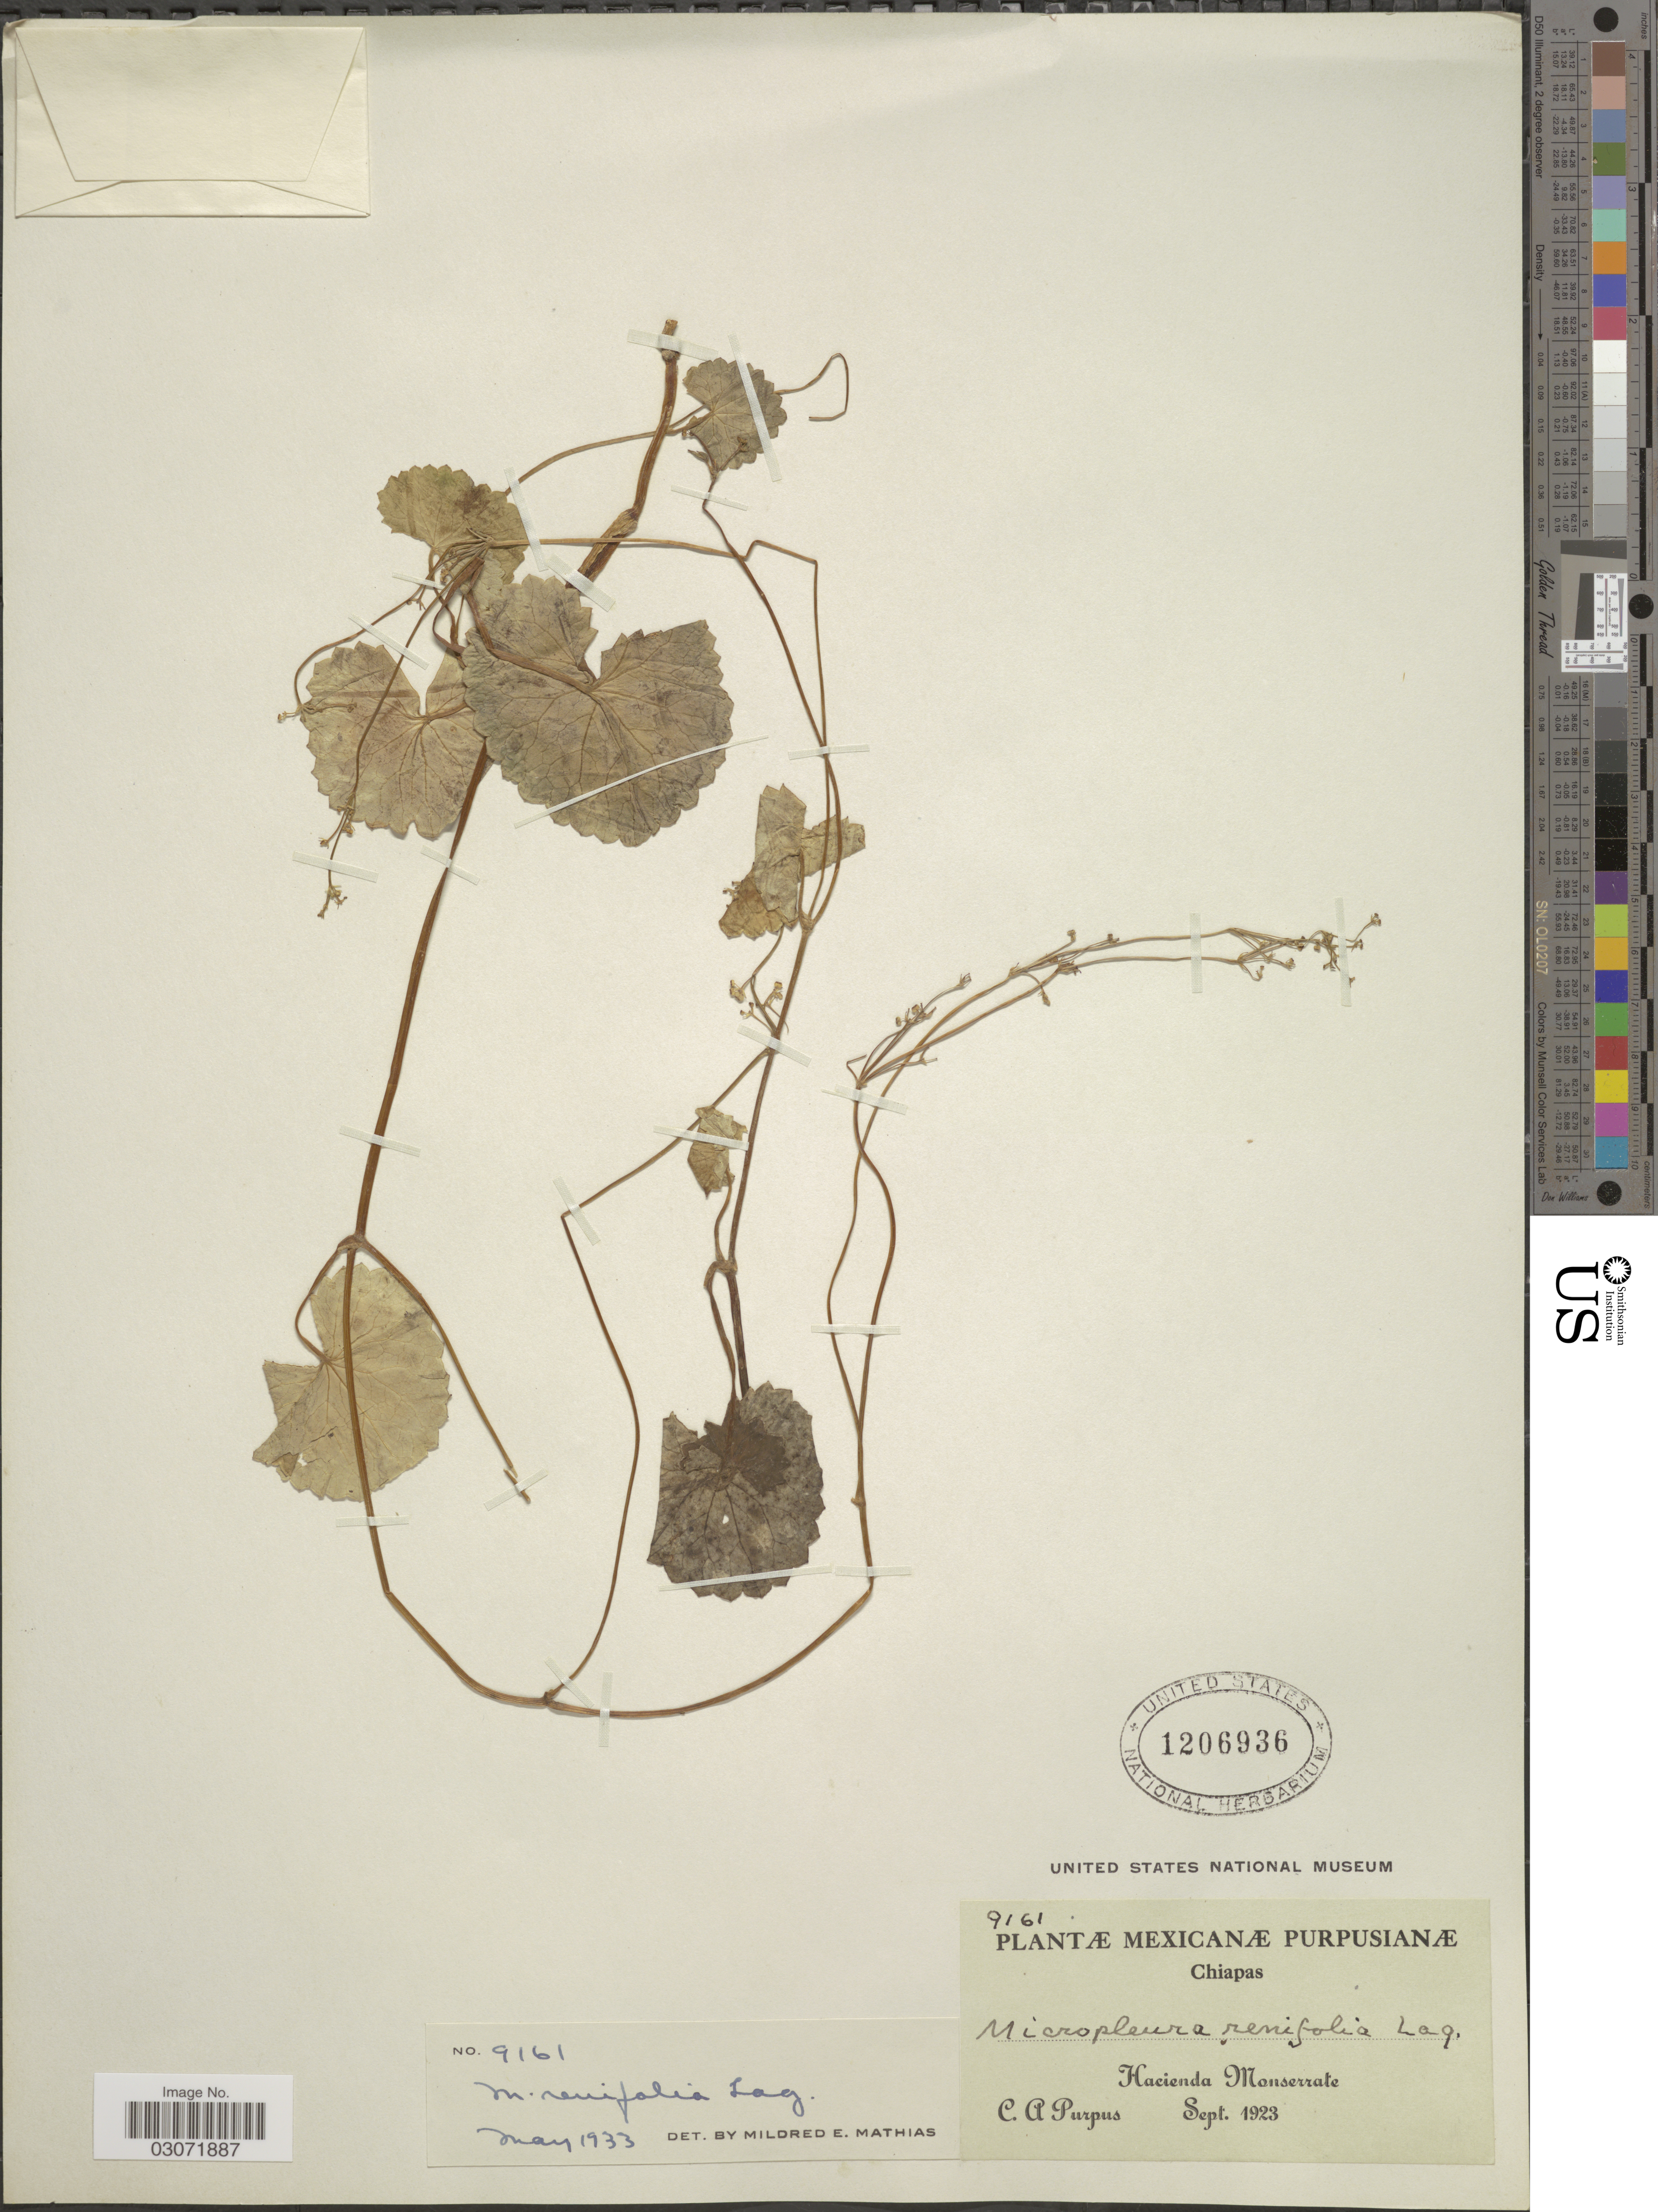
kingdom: Plantae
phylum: Tracheophyta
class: Magnoliopsida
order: Apiales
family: Apiaceae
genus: Micropleura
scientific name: Micropleura renifolia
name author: Lag.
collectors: C. A. Purpus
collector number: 9161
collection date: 1923-09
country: Mexico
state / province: Chiapas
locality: Hacienda Monserrate.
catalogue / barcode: US 1206936